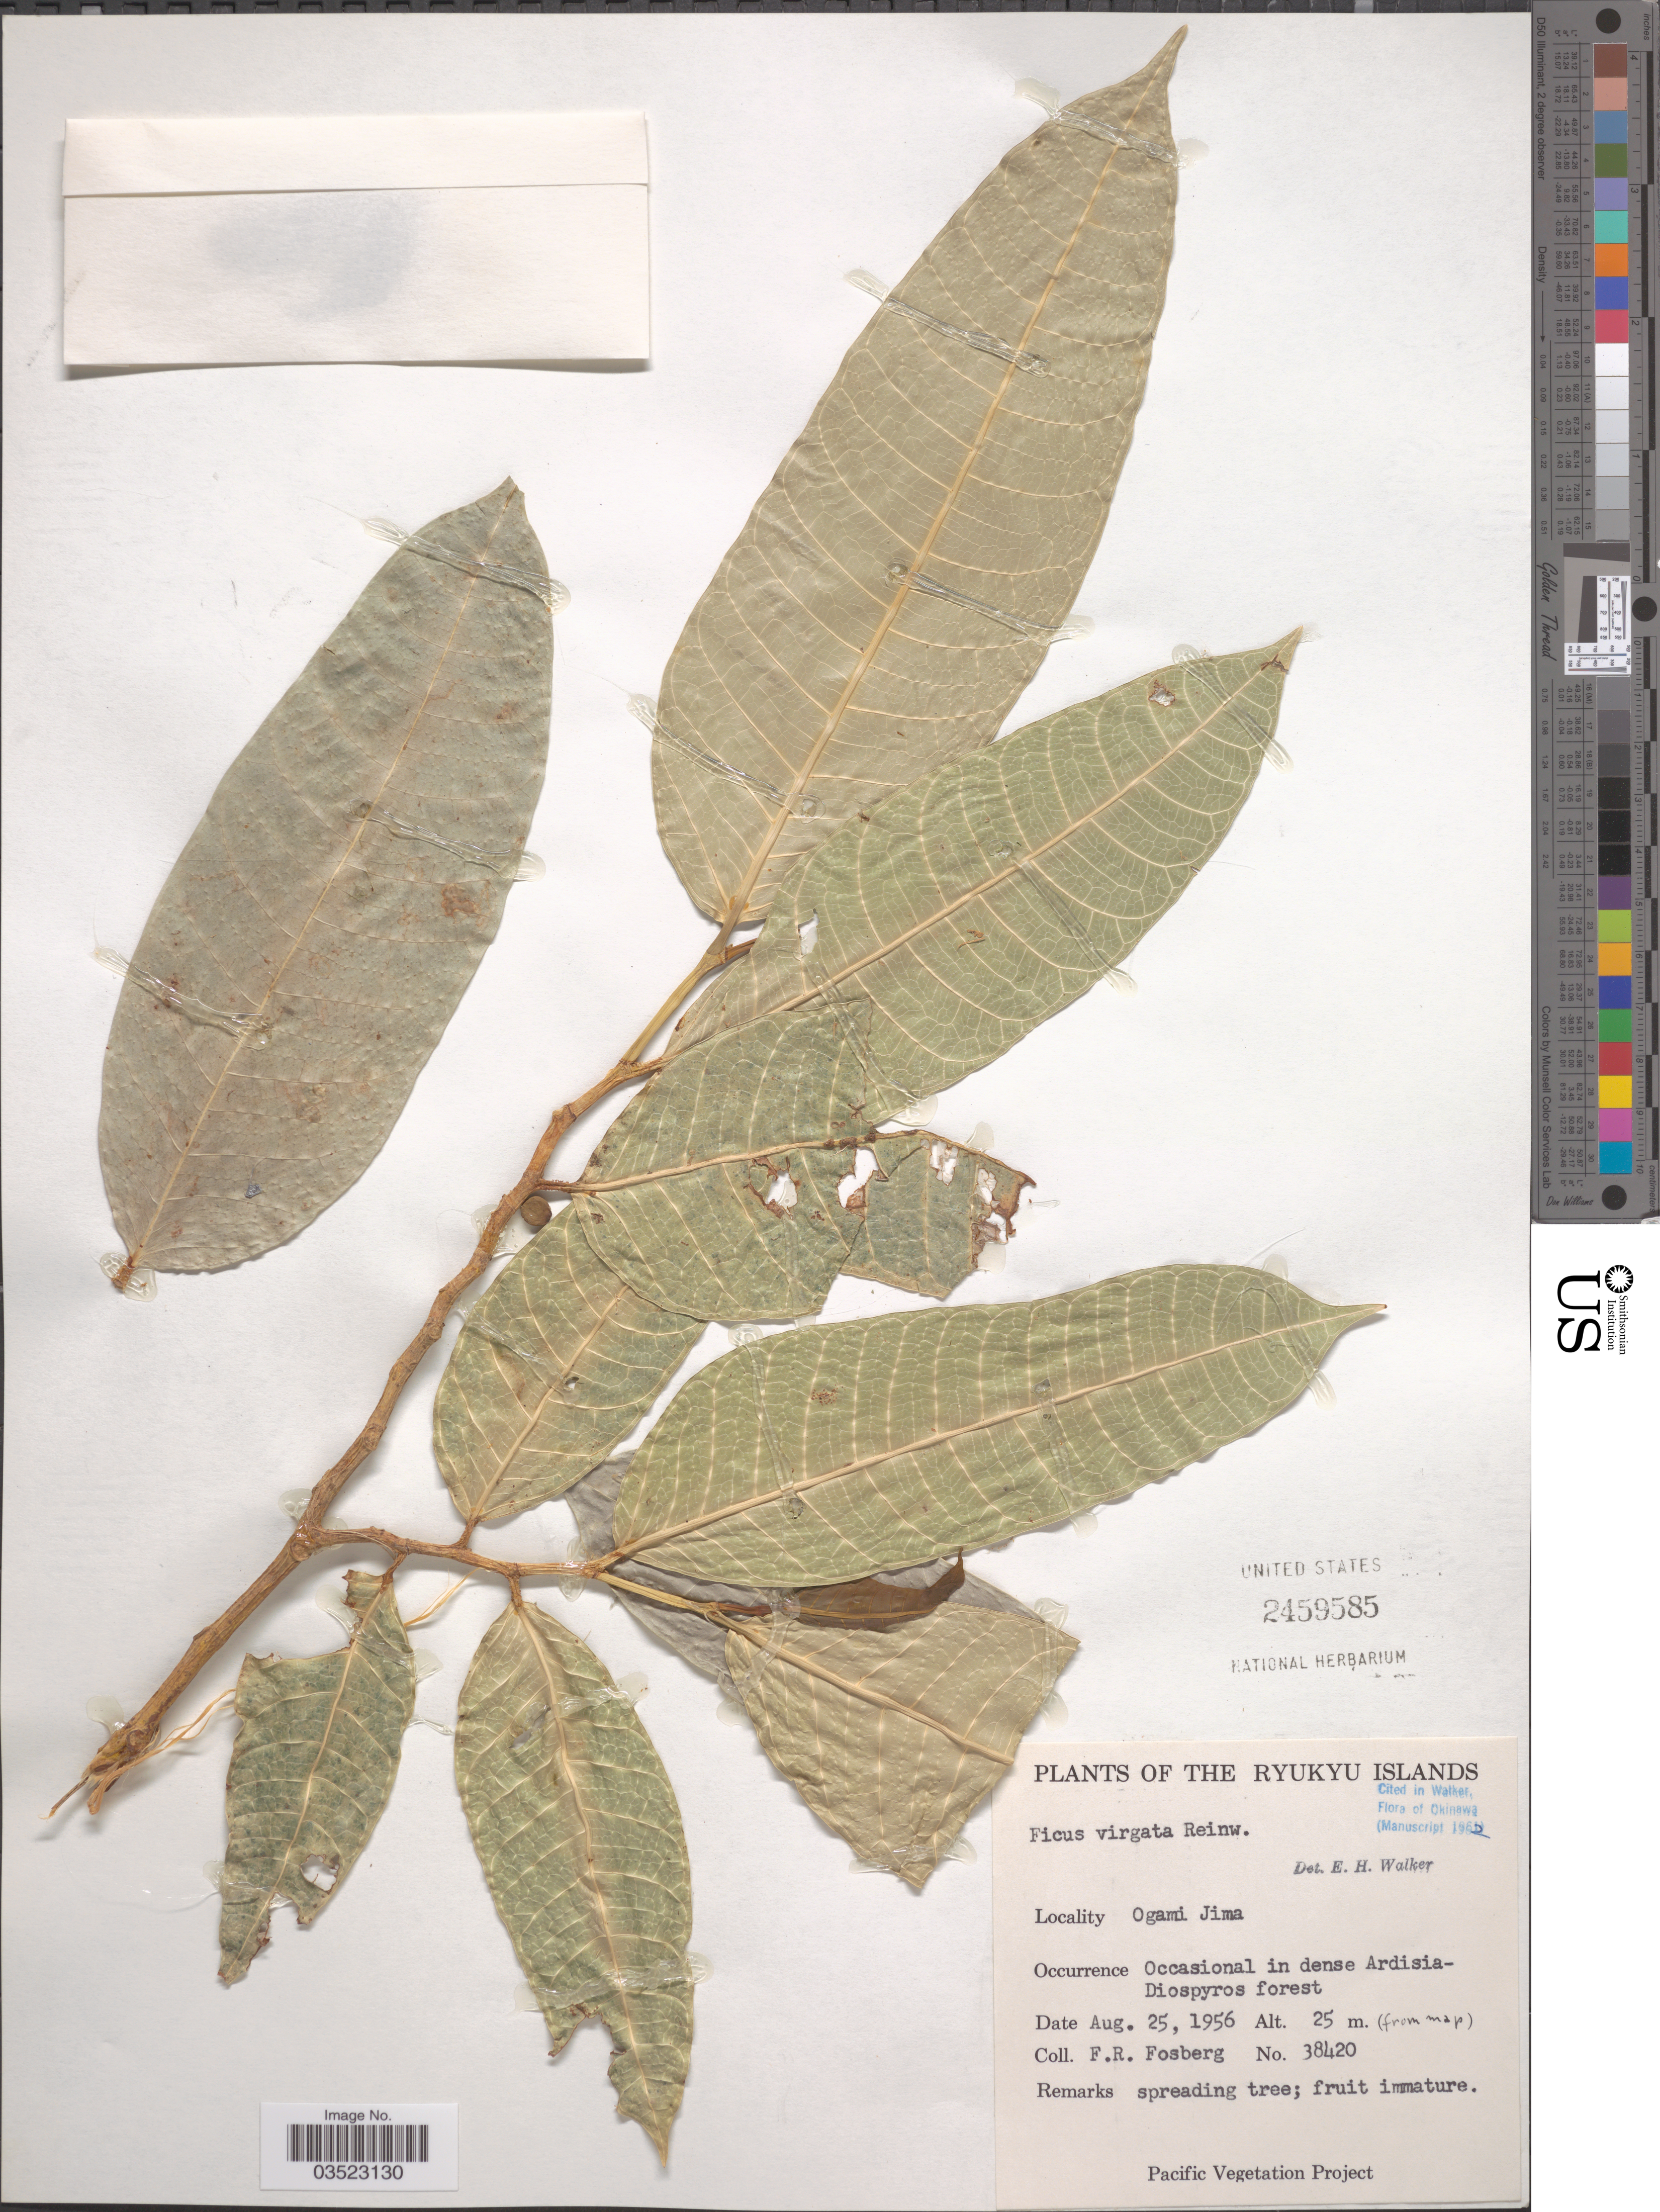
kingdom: Plantae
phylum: Tracheophyta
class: Magnoliopsida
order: Rosales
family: Moraceae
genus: Ficus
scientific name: Ficus virgata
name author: Reinw.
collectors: F. R. Fosberg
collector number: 38420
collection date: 1956-08-25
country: Japan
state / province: Okinawa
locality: Ryukyu Islands. Okinawa. Ogami Jima. Occasional in dense Ardisia-Diospyros forest.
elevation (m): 25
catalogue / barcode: US 2459585